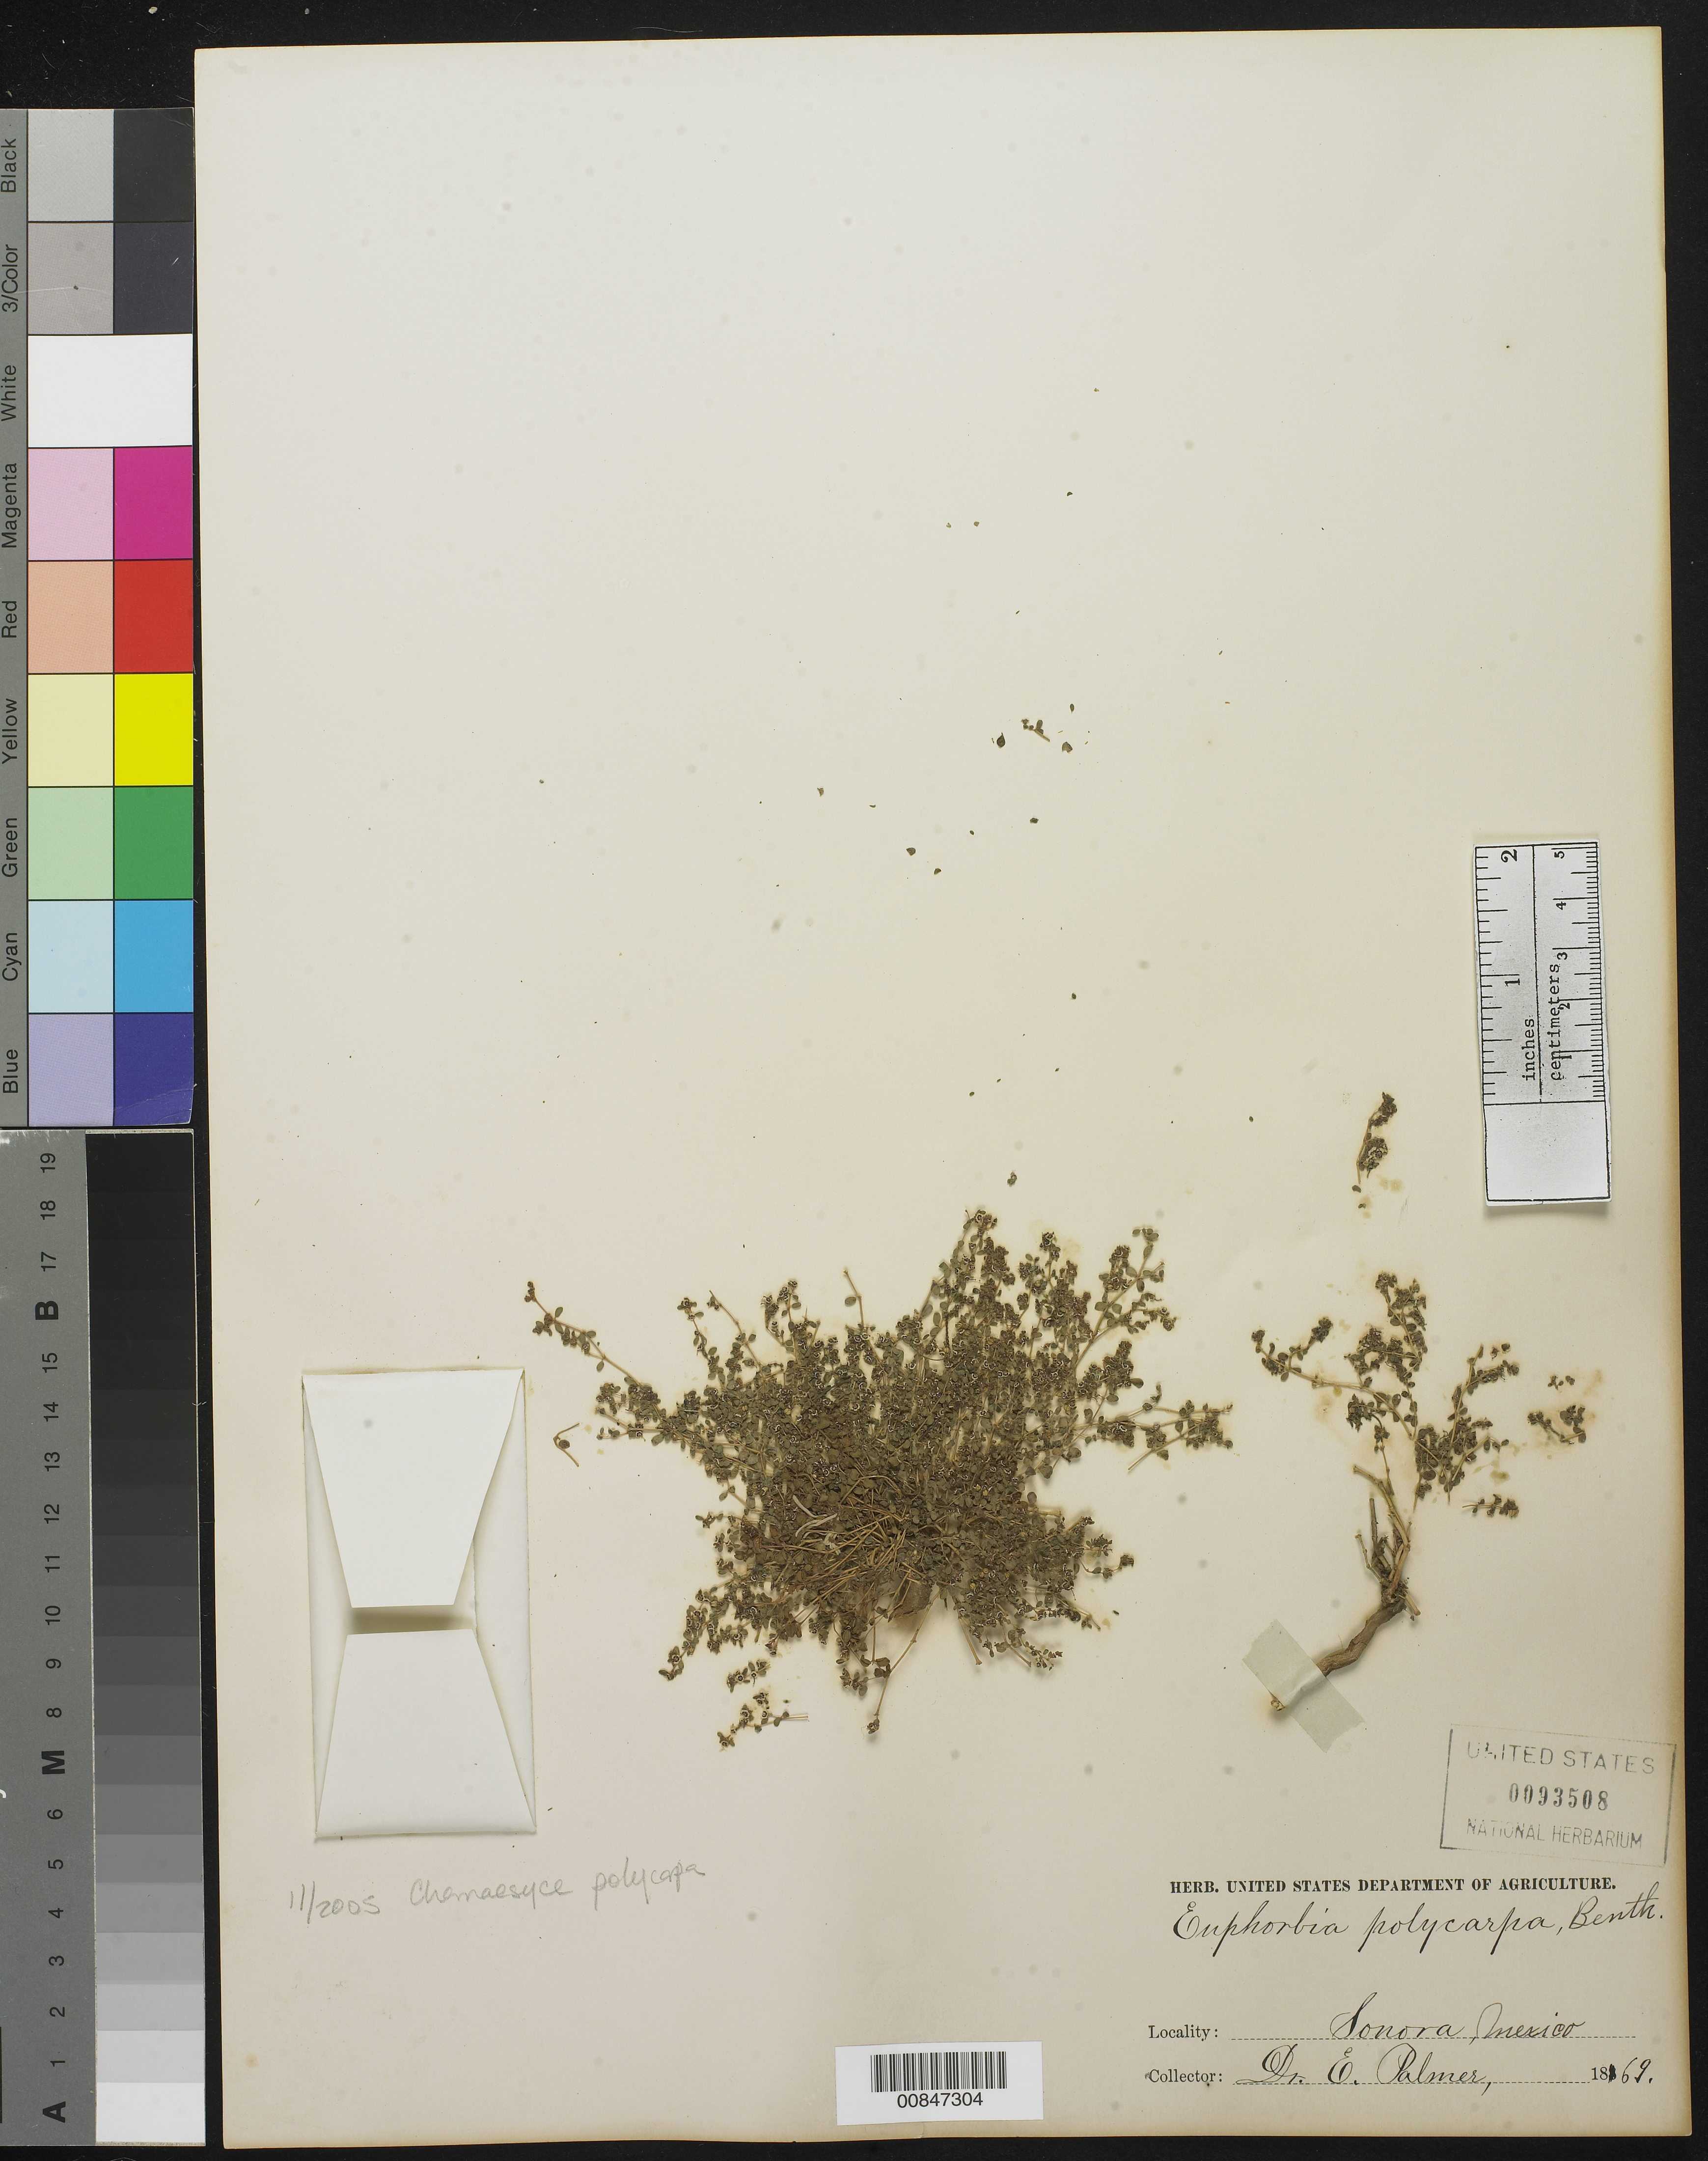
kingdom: Plantae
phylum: Tracheophyta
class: Magnoliopsida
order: Malpighiales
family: Euphorbiaceae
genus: Euphorbia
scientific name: Euphorbia polycarpa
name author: Benth.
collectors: E. Palmer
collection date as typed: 1869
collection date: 1869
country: Mexico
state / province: Sonora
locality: Sonora.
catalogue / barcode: US 93508